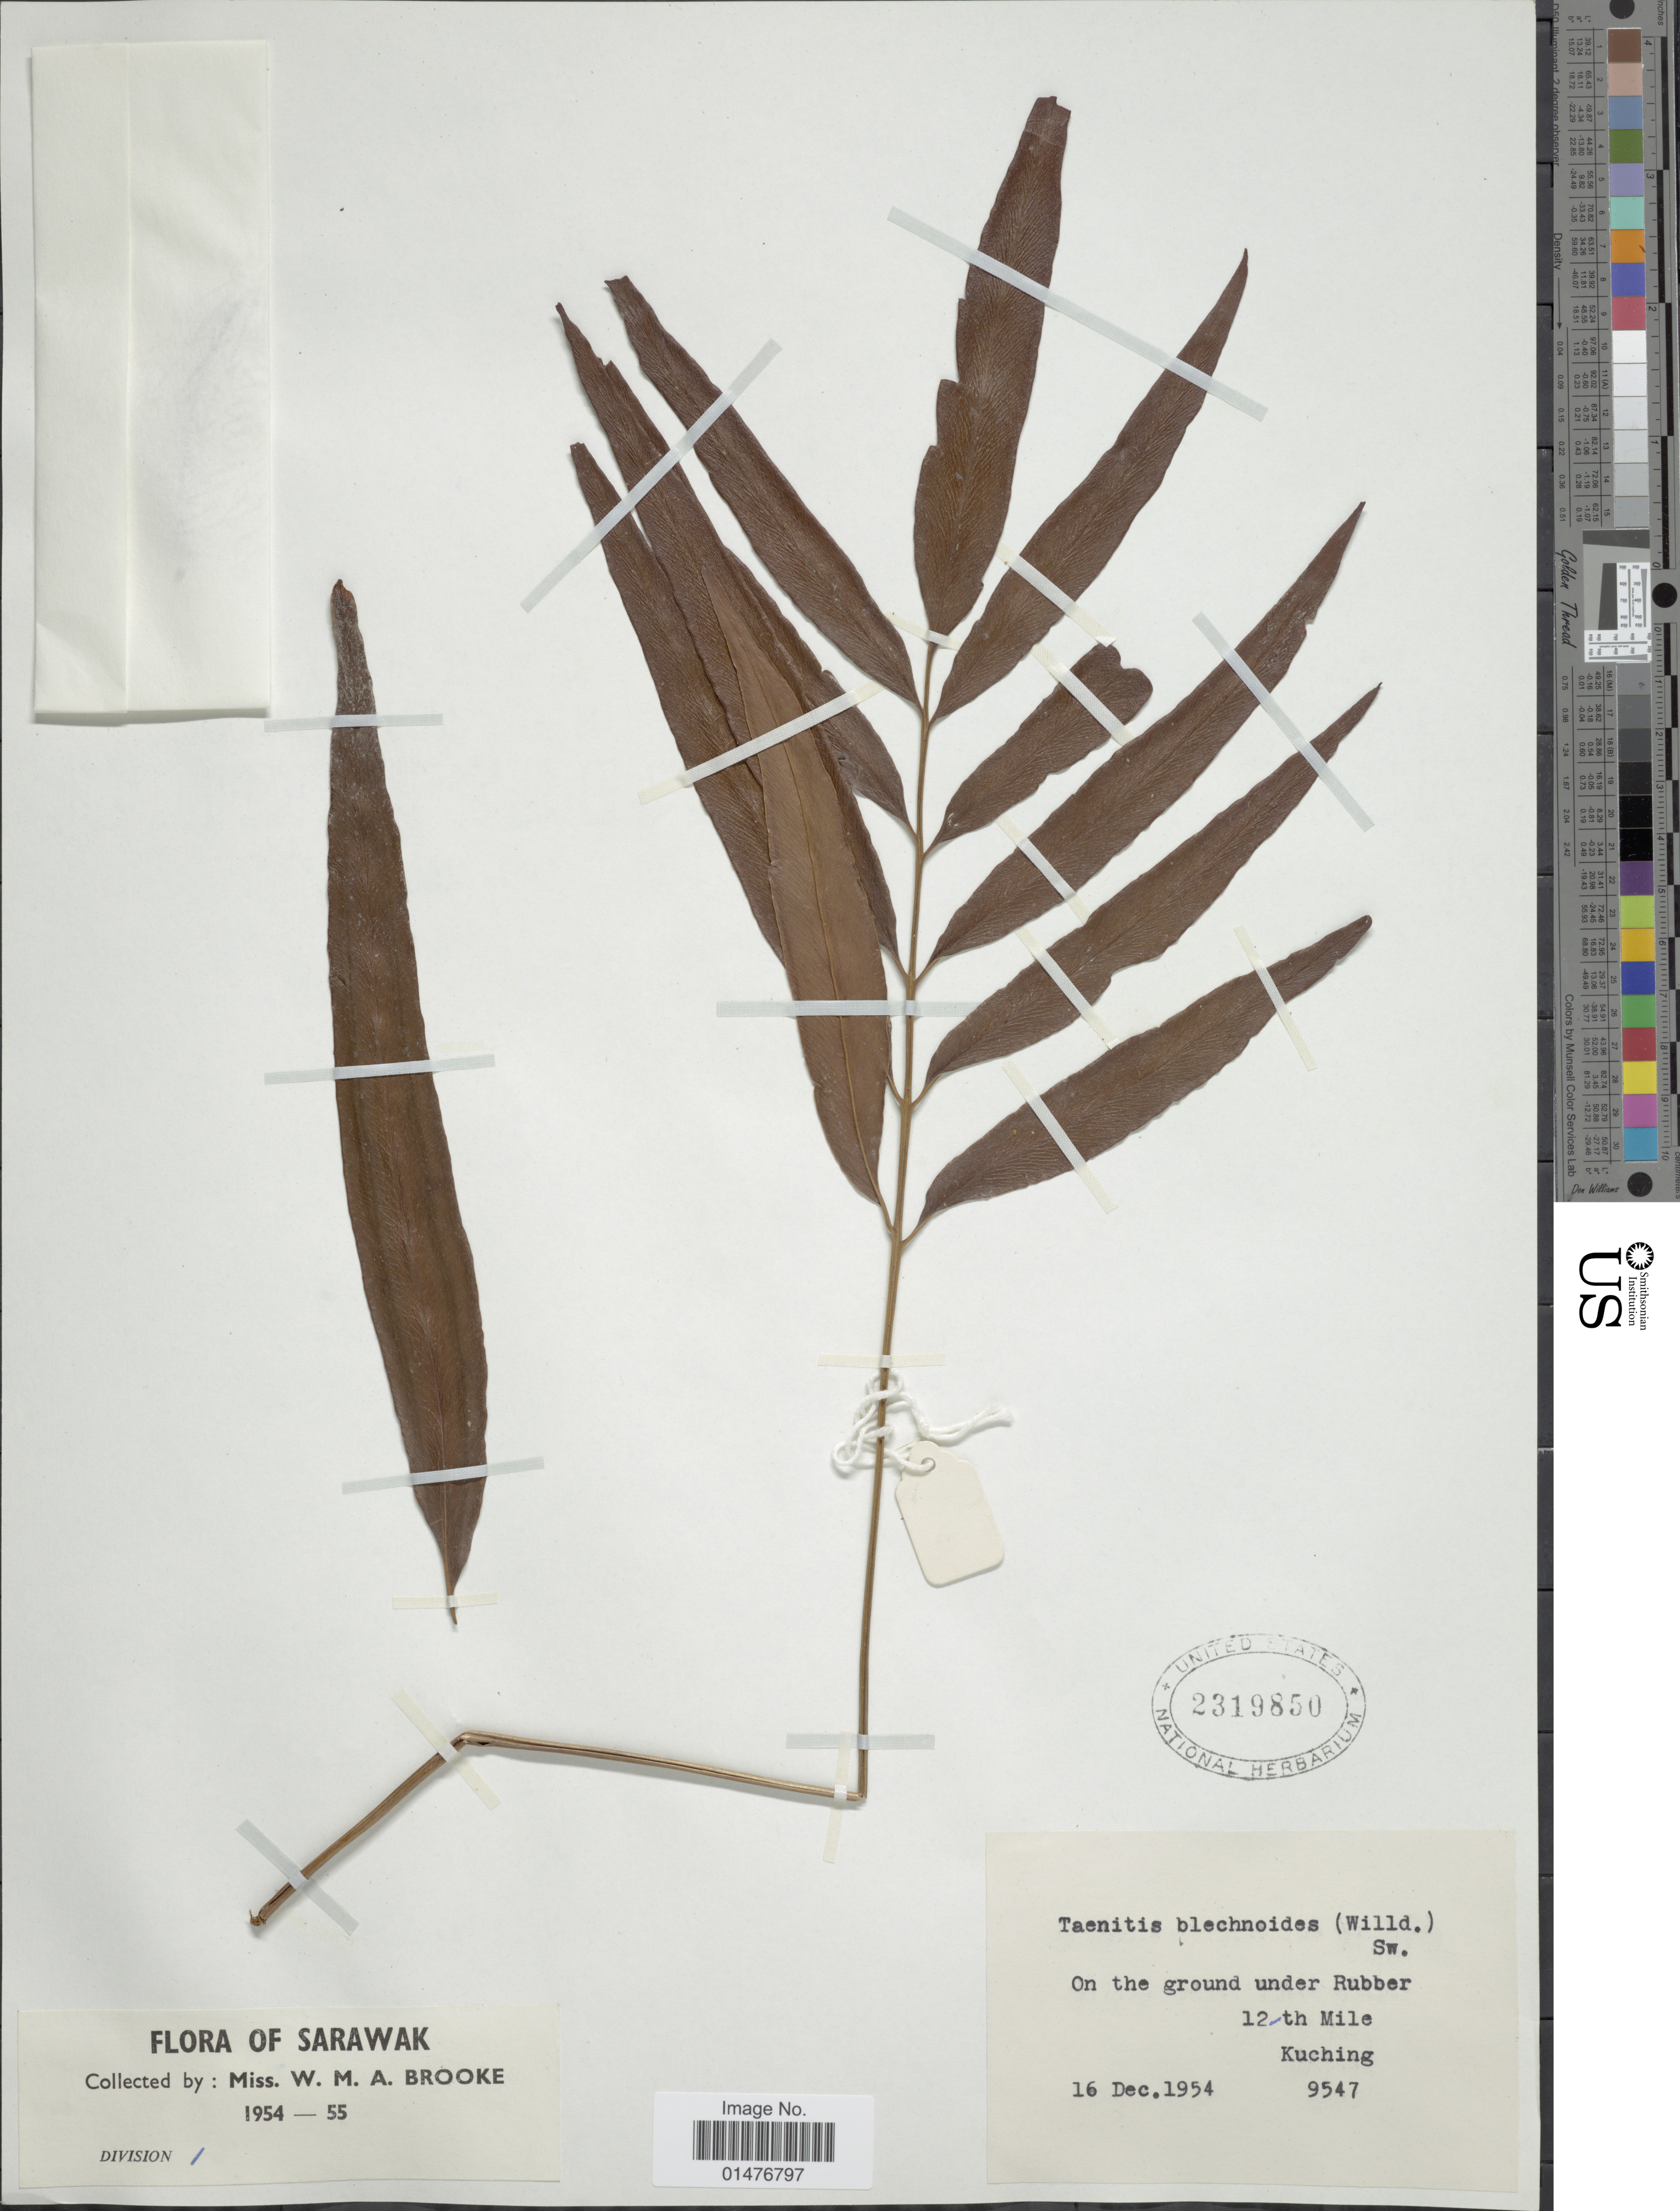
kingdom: Plantae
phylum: Tracheophyta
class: Polypodiopsida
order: Polypodiales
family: Pteridaceae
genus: Taenitis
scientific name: Taenitis blechnoides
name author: (Willd.) Sw.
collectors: W. Brooke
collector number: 9547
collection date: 1954-12-16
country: Malaysia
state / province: Sarawak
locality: On the ground under Rubber, 12th mile , Kuching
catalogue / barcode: US 2319850